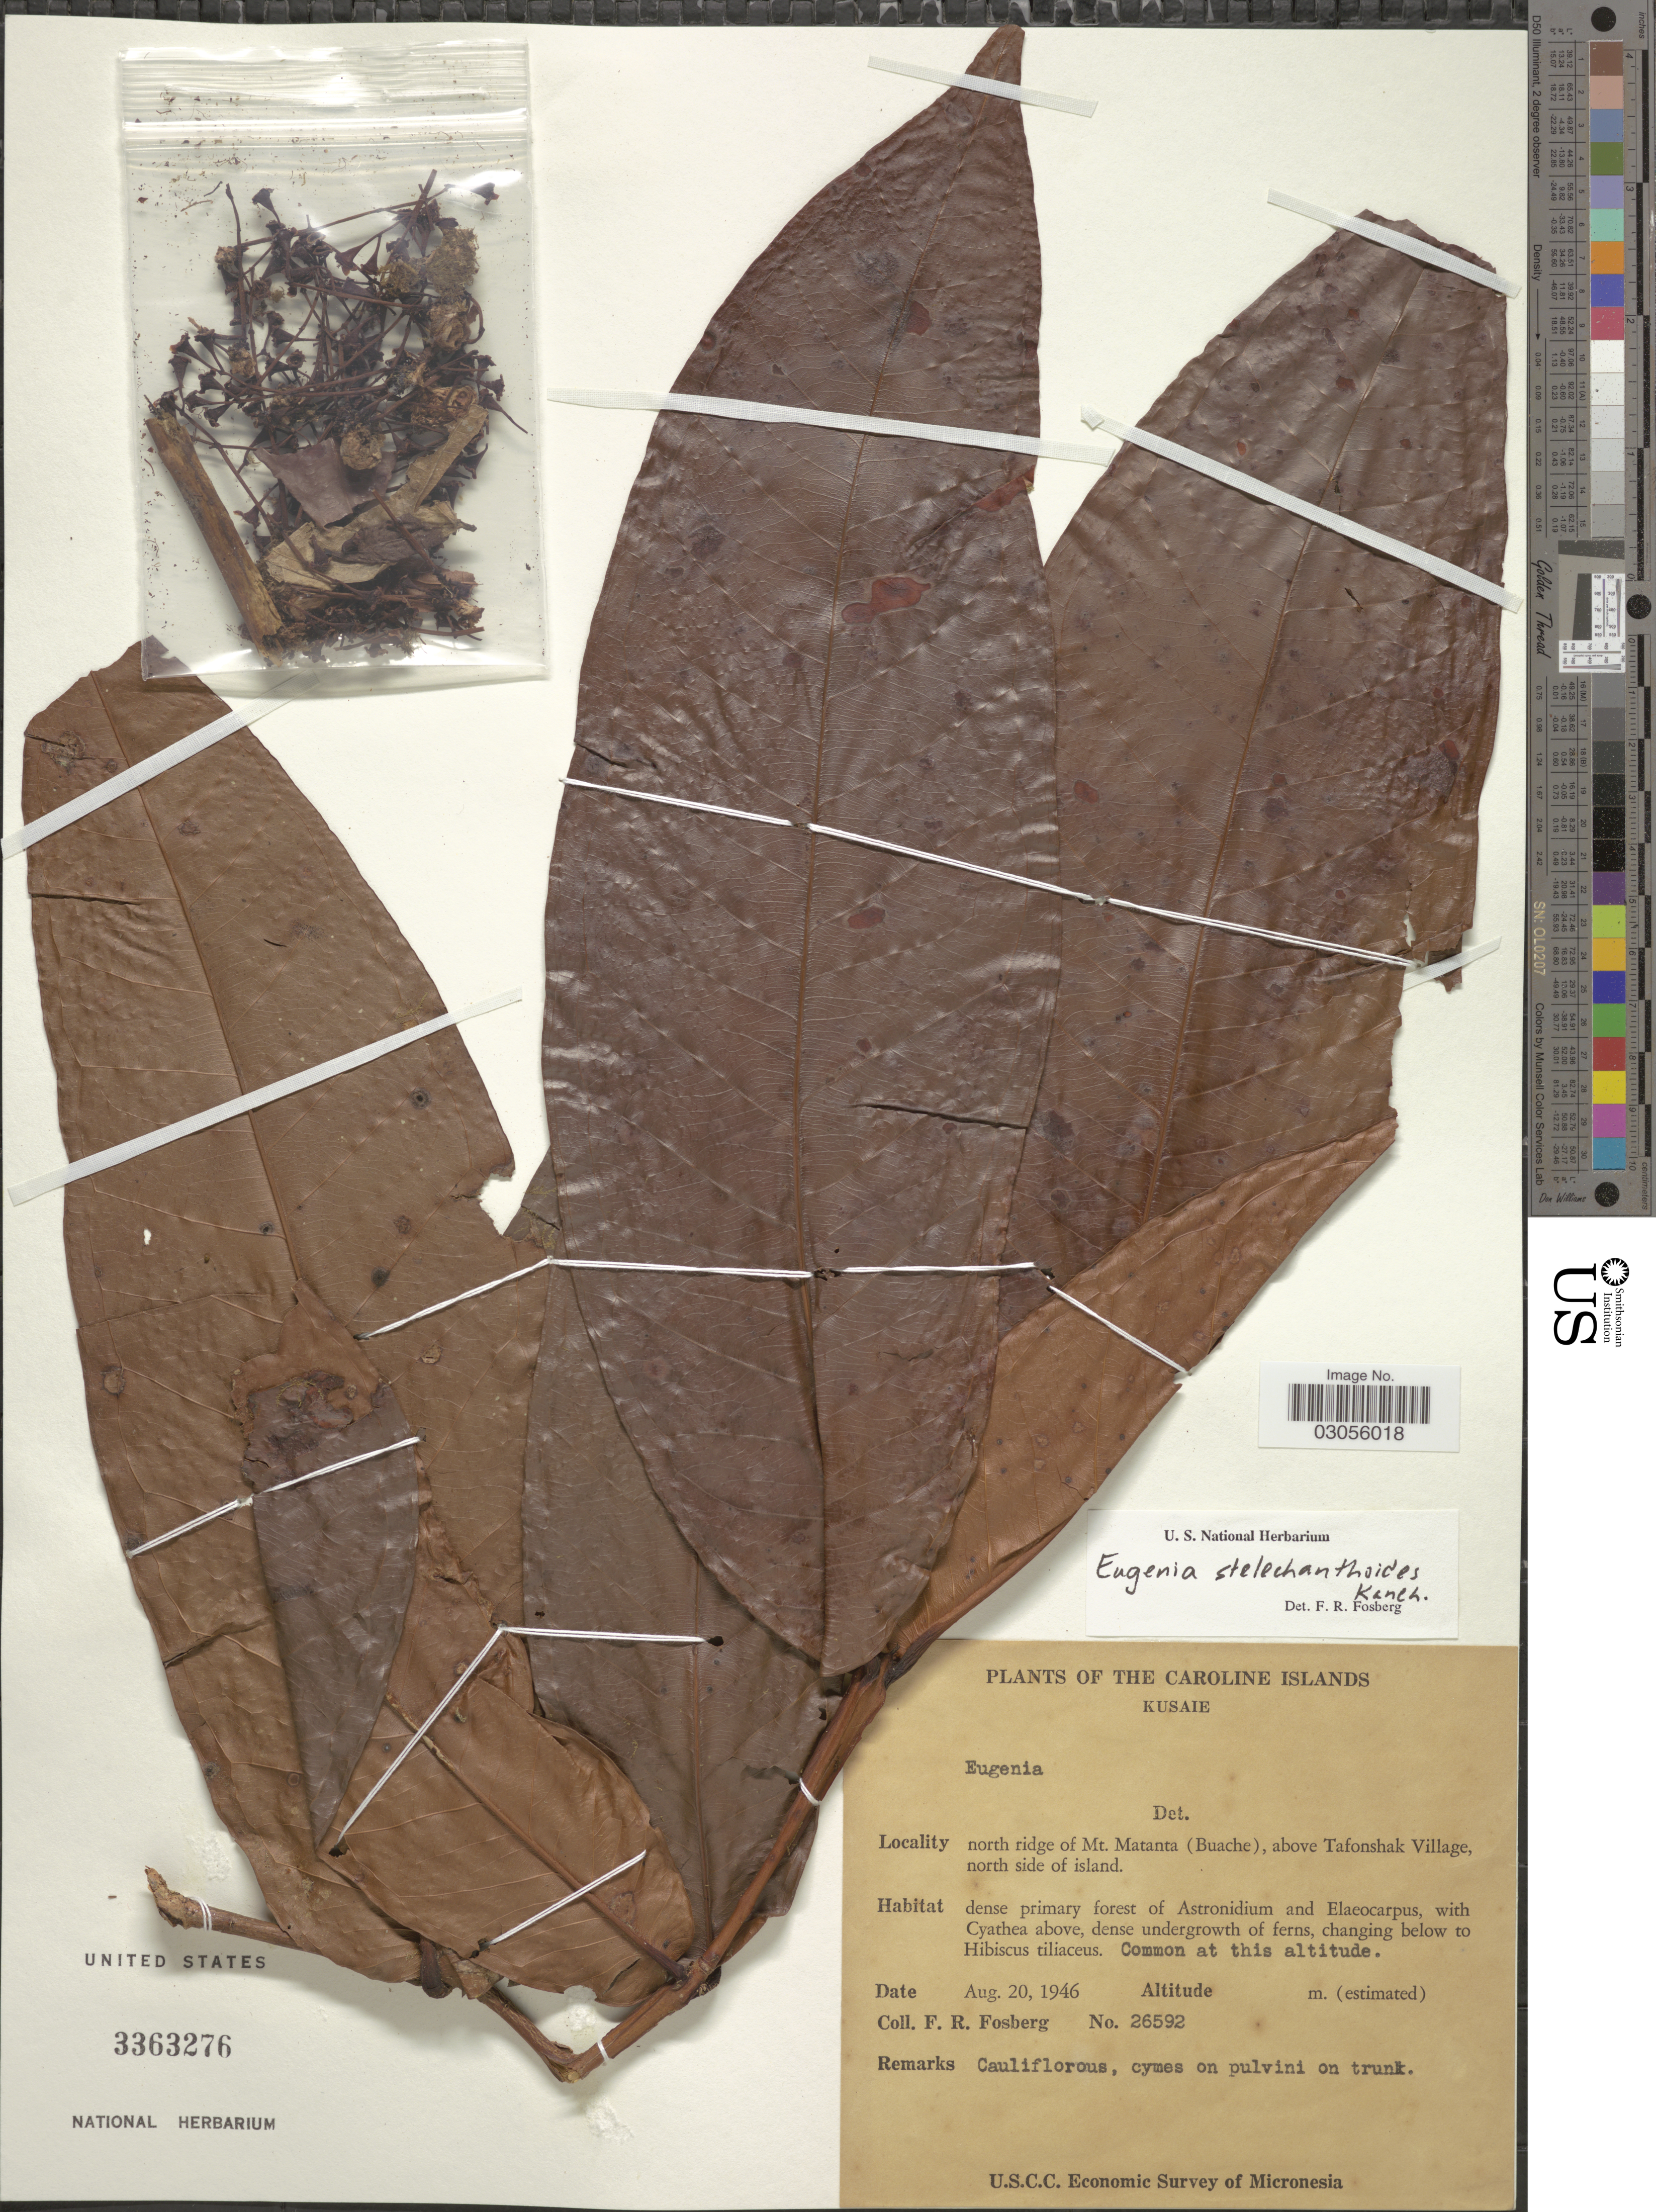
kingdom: Plantae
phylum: Tracheophyta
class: Magnoliopsida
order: Myrtales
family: Myrtaceae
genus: Syzygium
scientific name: Syzygium stelechanthoides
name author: (Kaneh.) M.W. Tornab. & W.L. Wagner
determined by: Strong, Mark T., (BOT), Smithsonian Institution - National Museum of Natural History (UNITED STATES)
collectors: F. R. Fosberg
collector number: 26592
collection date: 1946-08-20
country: Micronesia, Federated States of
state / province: Kosrae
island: Kosrae [Kusaie]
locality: The Caroline Islands. Kusaie, north ridge of Mt. Matanta (Buache), above Tafonshak Village, north side of island.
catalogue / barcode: US 3363276